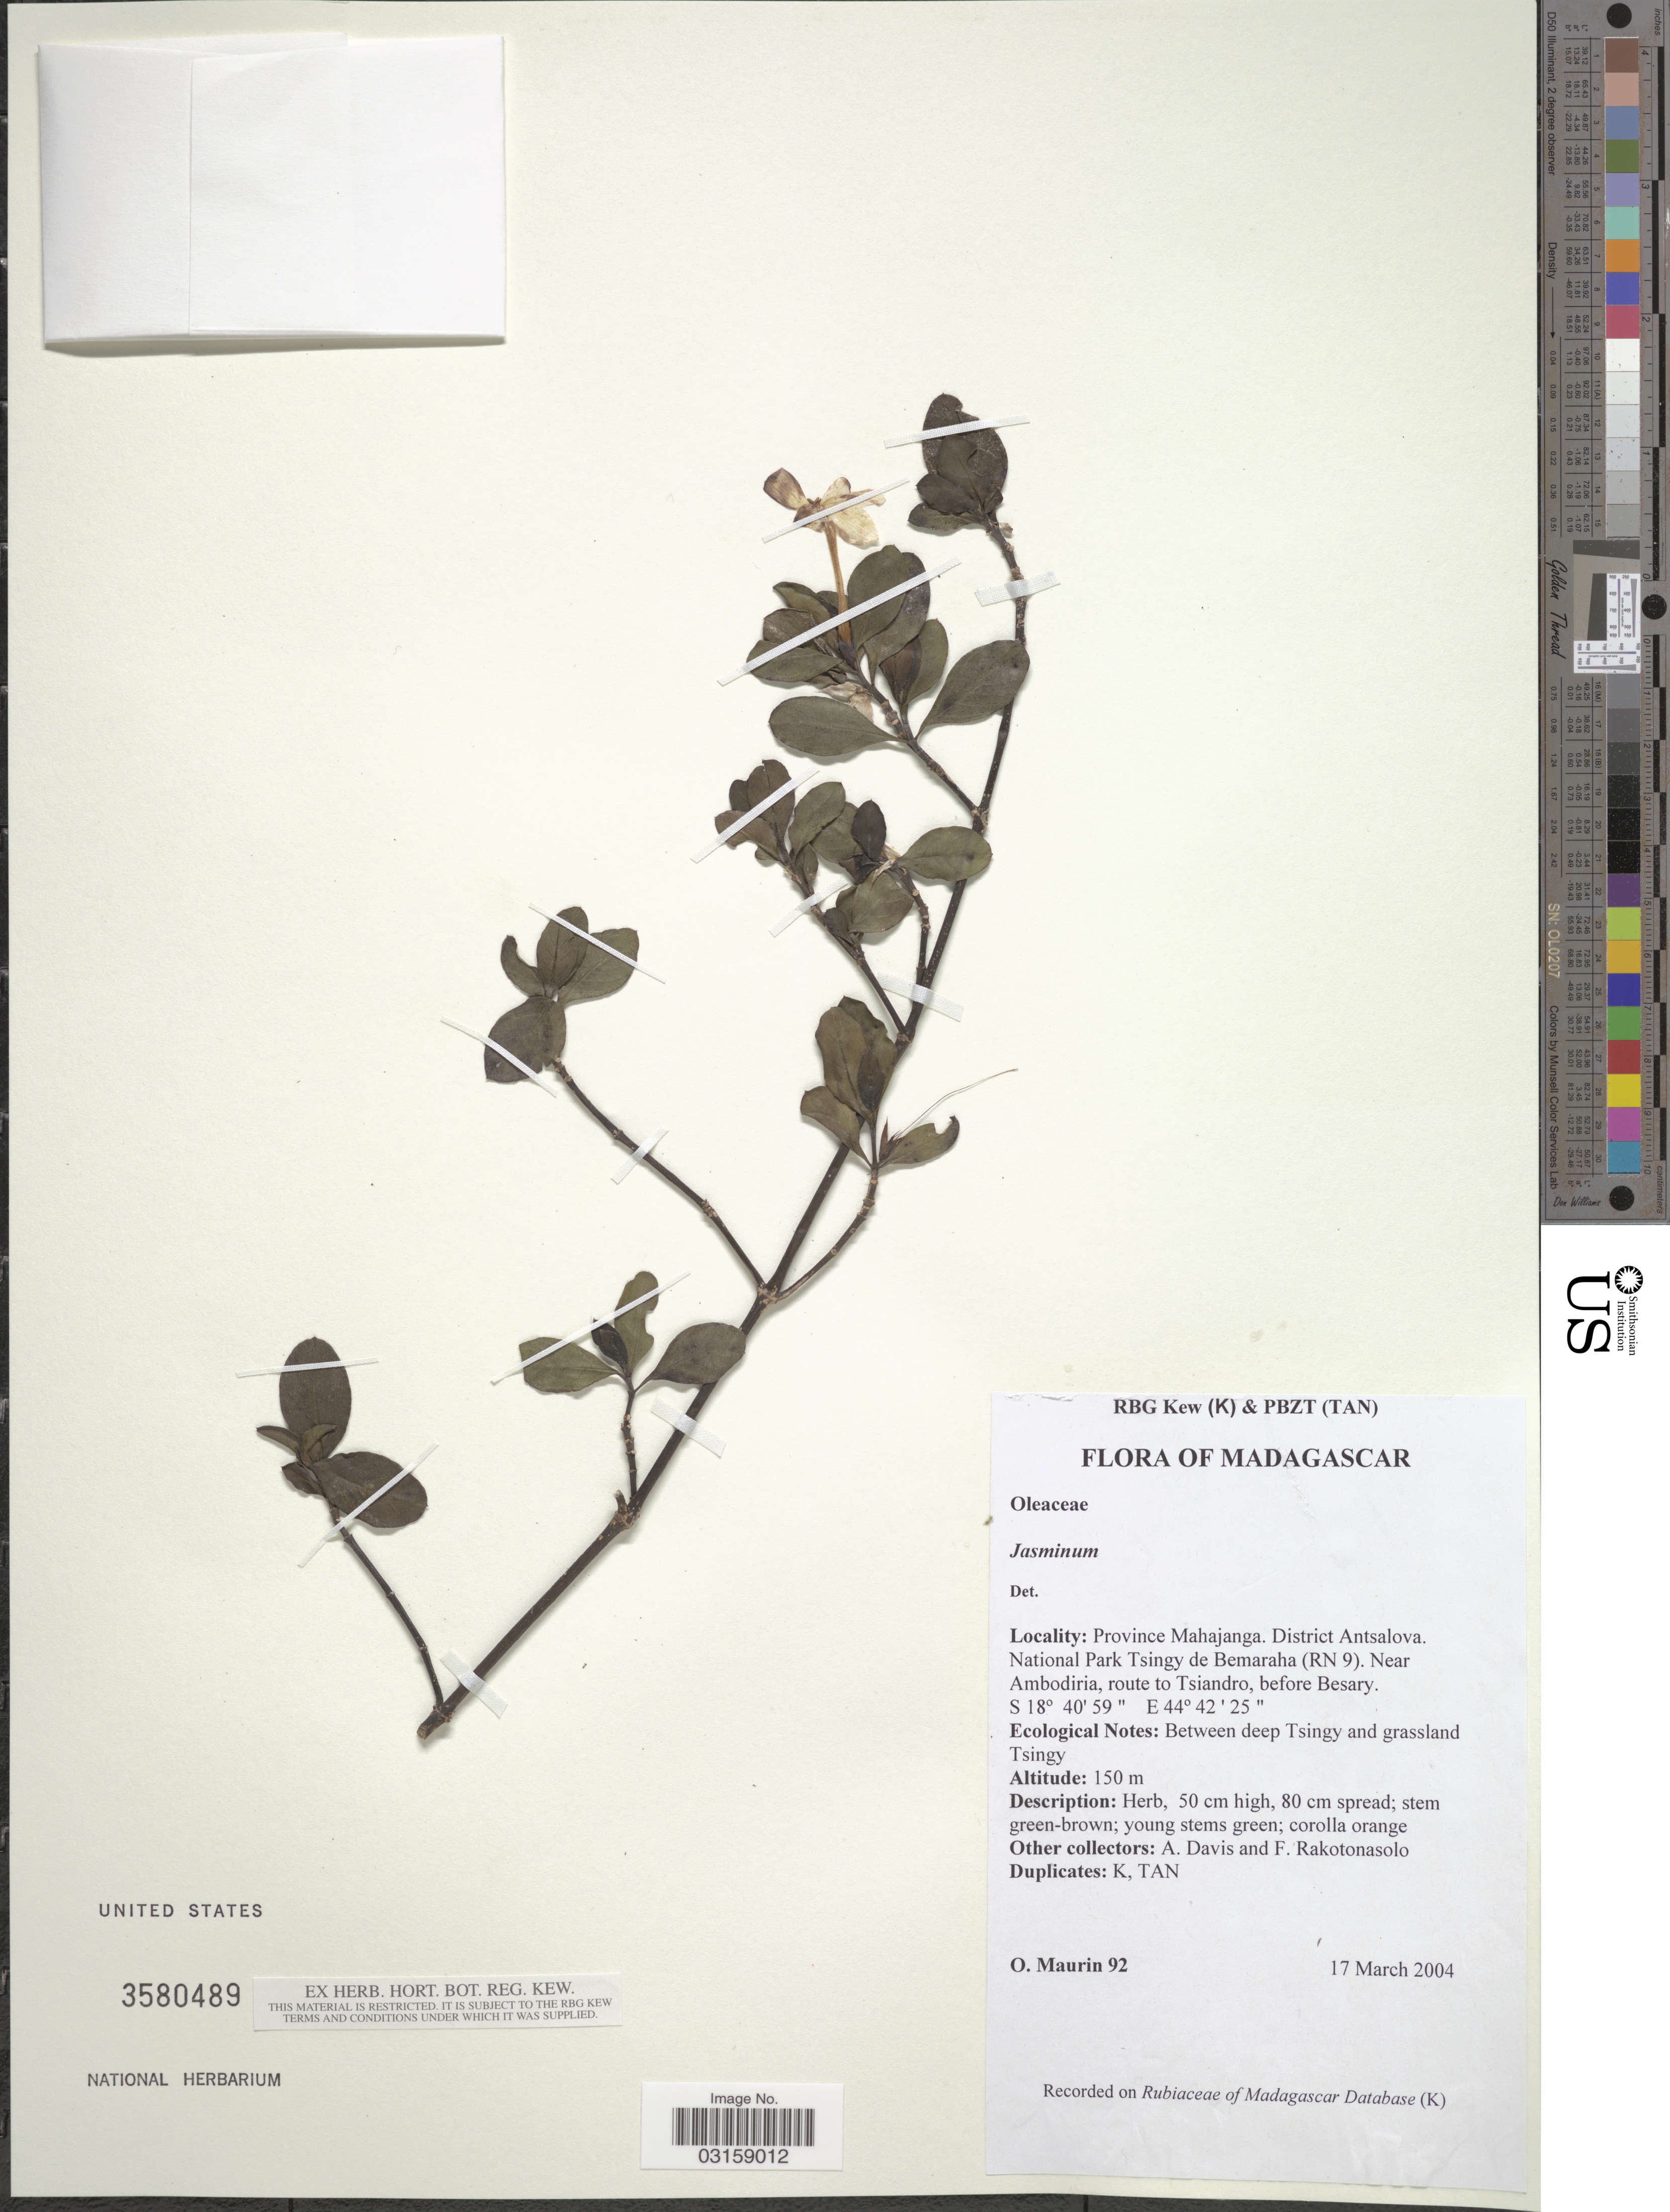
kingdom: Plantae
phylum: Tracheophyta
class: Magnoliopsida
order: Lamiales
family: Oleaceae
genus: Jasminum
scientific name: Jasminum sp.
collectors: O. Maurin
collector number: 92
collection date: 2004-03-17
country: Madagascar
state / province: Melaky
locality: District Antsalova. National Park Tsingy de Bermaraha (RN 9). Near Ambodiria, route to Tsiandro, before Besary.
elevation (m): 150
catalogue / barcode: US 3580489